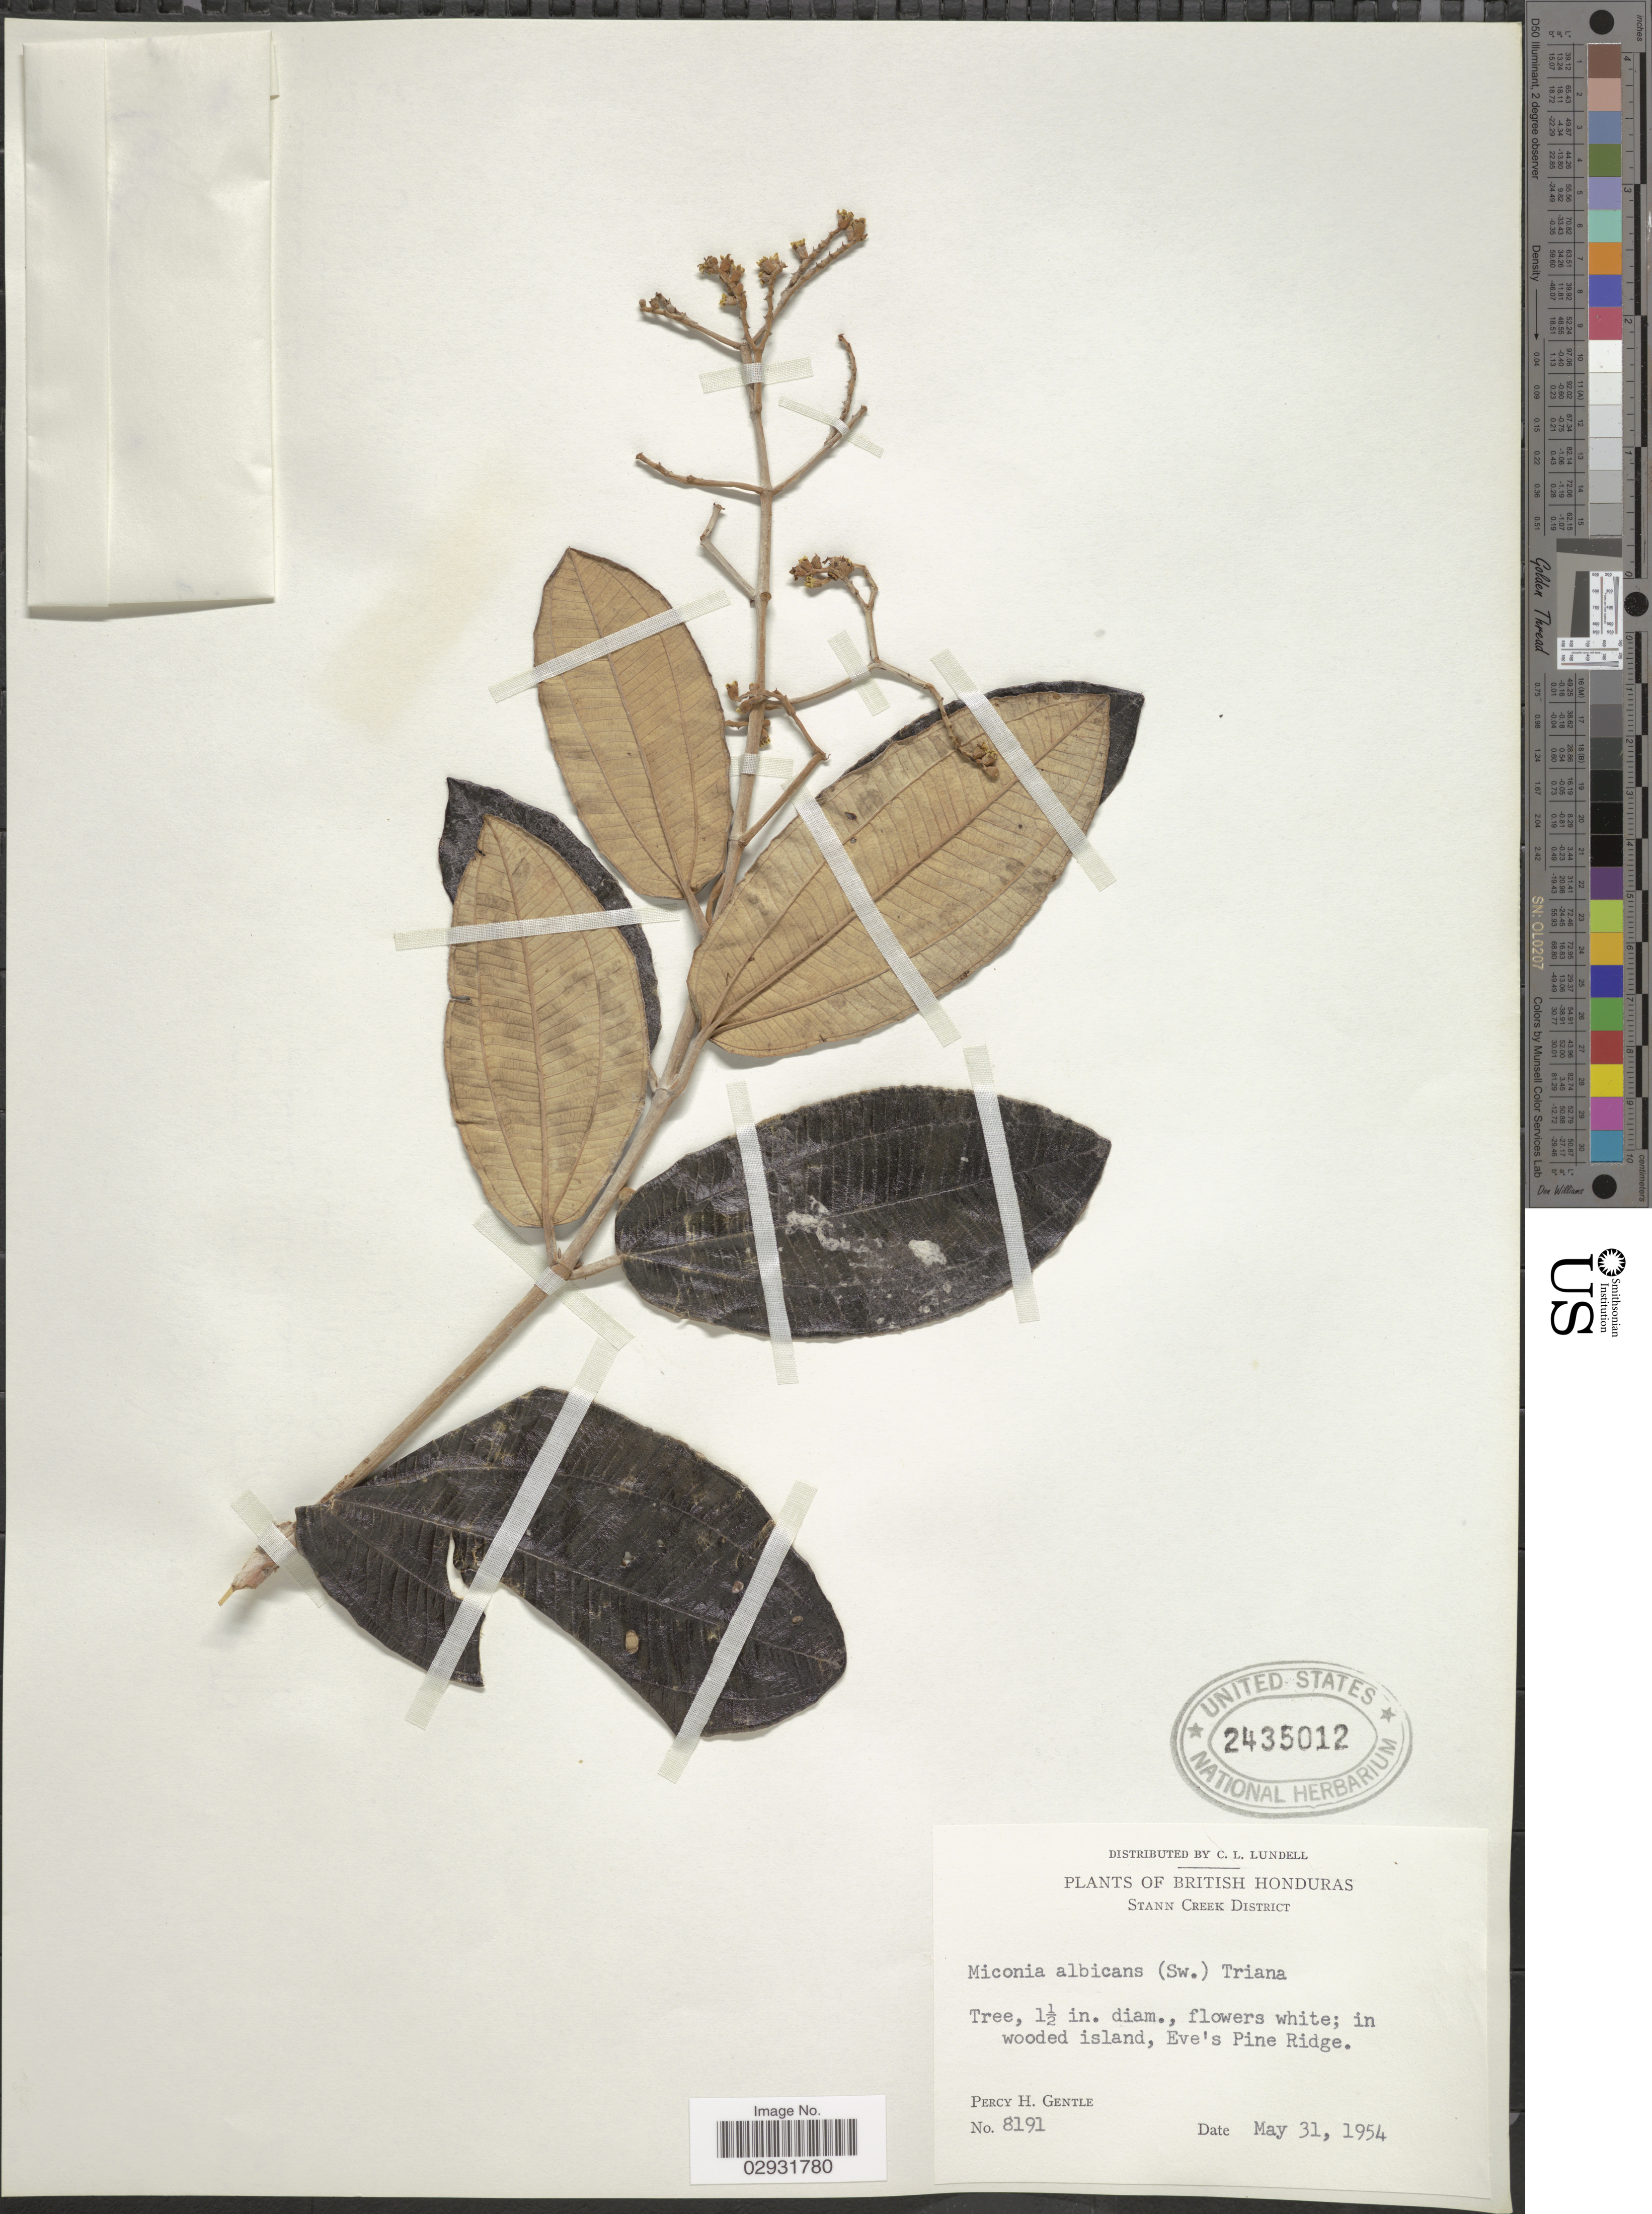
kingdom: Plantae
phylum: Tracheophyta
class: Magnoliopsida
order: Myrtales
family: Melastomataceae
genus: Miconia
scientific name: Miconia albicans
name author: (Sw.) Steud.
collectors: P. H. Gentle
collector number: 8191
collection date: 1954-05-31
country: Belize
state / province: Stann Creek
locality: British Honduras. Stann Creek District. In wooded island, Eve's Pine Ridge.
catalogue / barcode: US 2435012